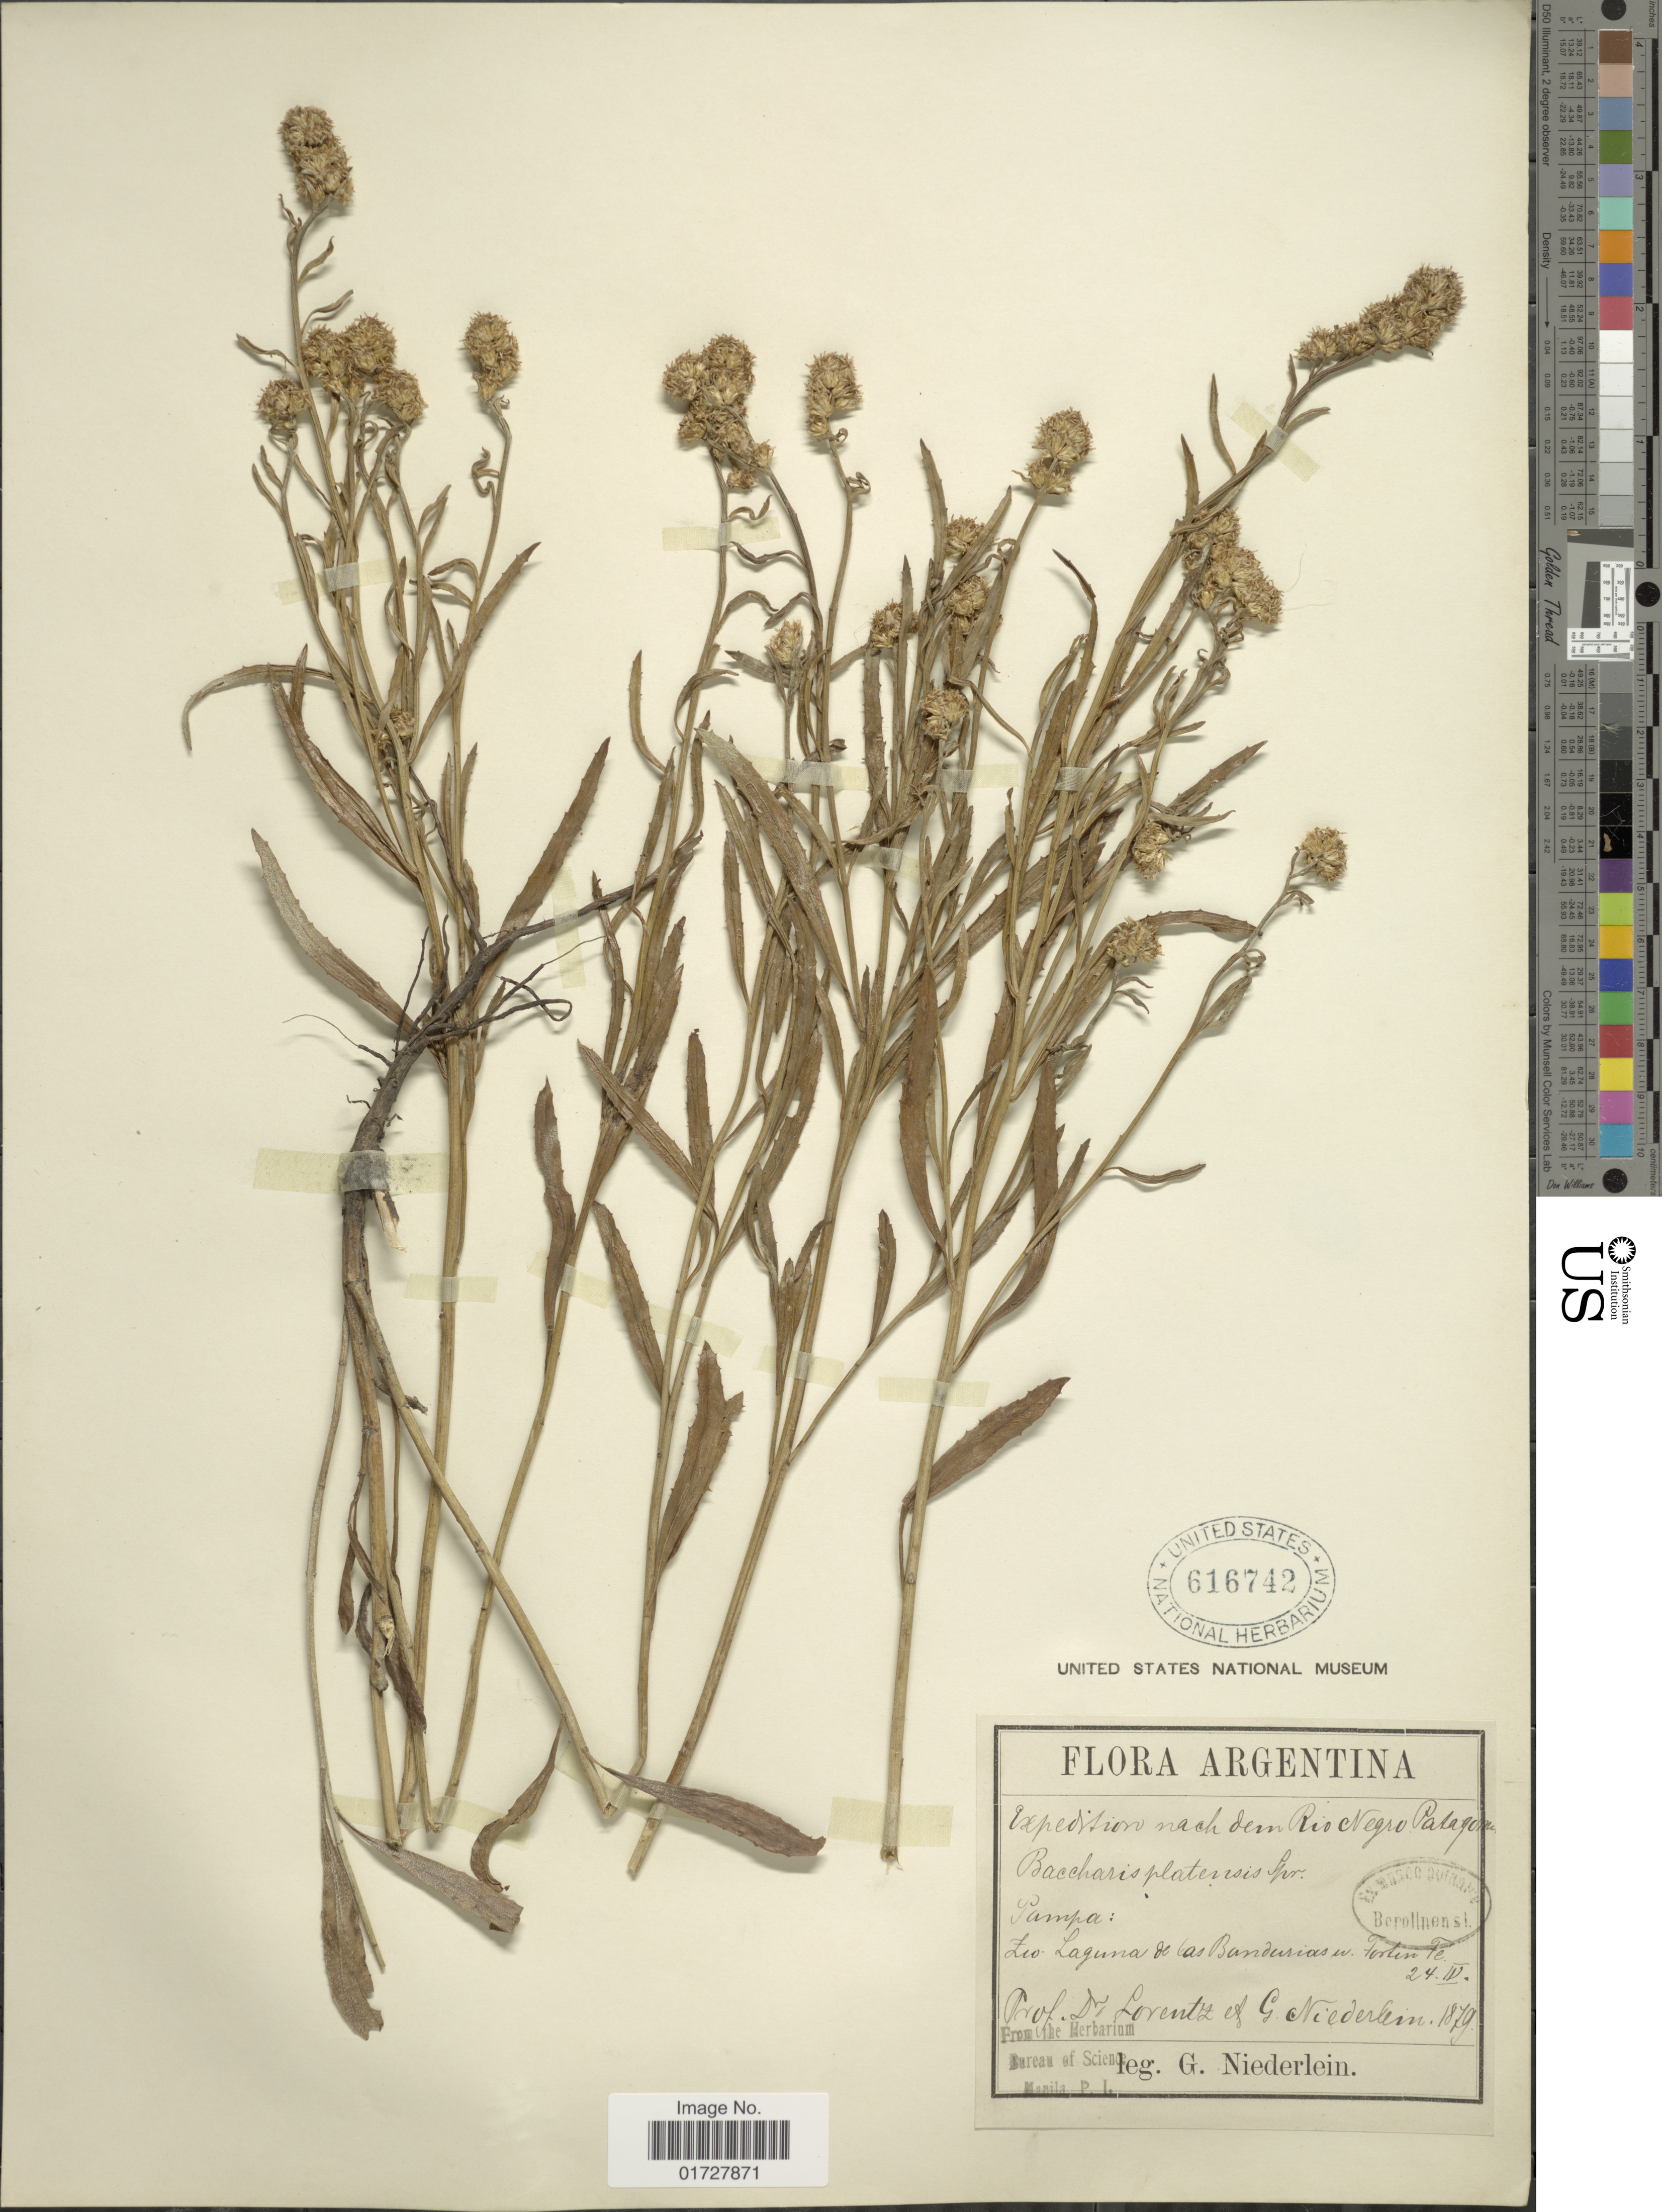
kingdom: Plantae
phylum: Tracheophyta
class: Magnoliopsida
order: Asterales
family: Asteraceae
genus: Baccharis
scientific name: Baccharis spicata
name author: (Lam.) Baill.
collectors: G. Niederlein & -. Lorentz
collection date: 1879-04-24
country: Argentina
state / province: La Pampa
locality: Zio Laguna de las Bandurias w. Fortin Fe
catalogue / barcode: US 616742